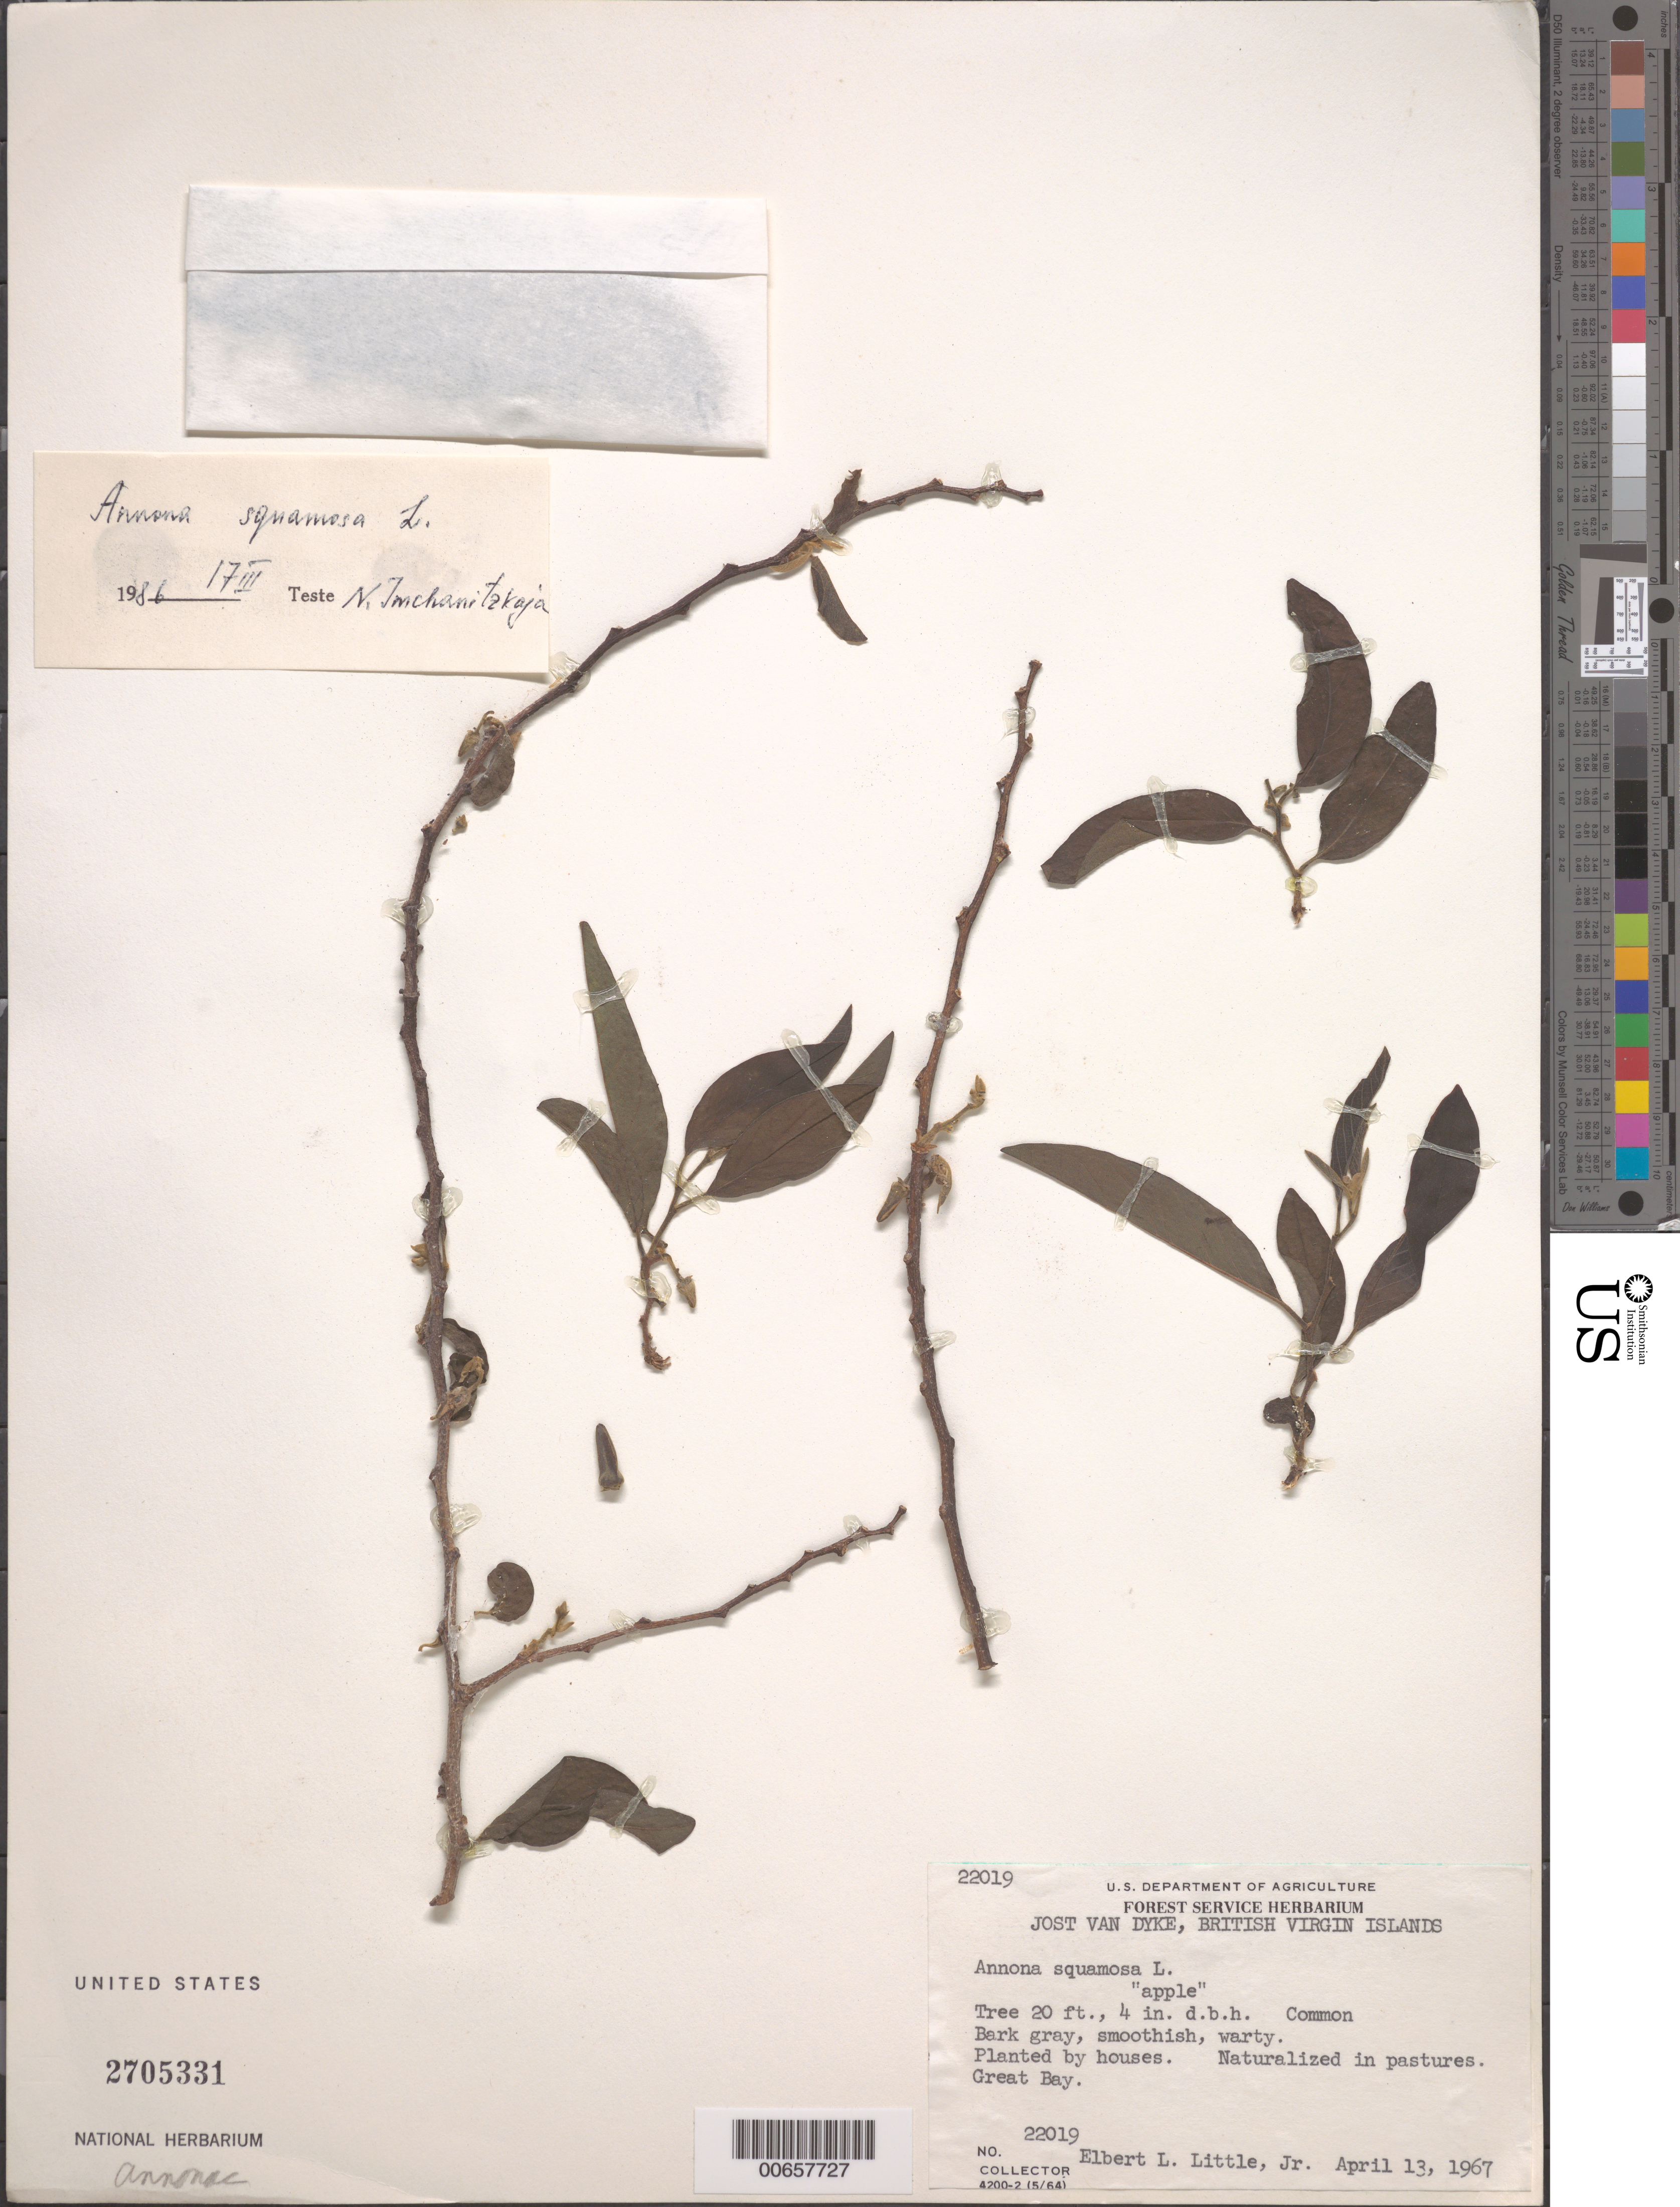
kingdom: Plantae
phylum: Tracheophyta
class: Magnoliopsida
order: Magnoliales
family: Annonaceae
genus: Annona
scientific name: Annona squamosa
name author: L.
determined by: McChanitzkaja, N.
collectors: E. L. Little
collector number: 22019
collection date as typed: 13 Apr 1967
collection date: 1967-04-13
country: British Virgin Islands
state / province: Jost Van Dyke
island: Jost Van Dyke Island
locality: Great Bay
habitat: Planted by houses, naturalized in pastures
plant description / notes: Common name: apple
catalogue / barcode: US 2705331